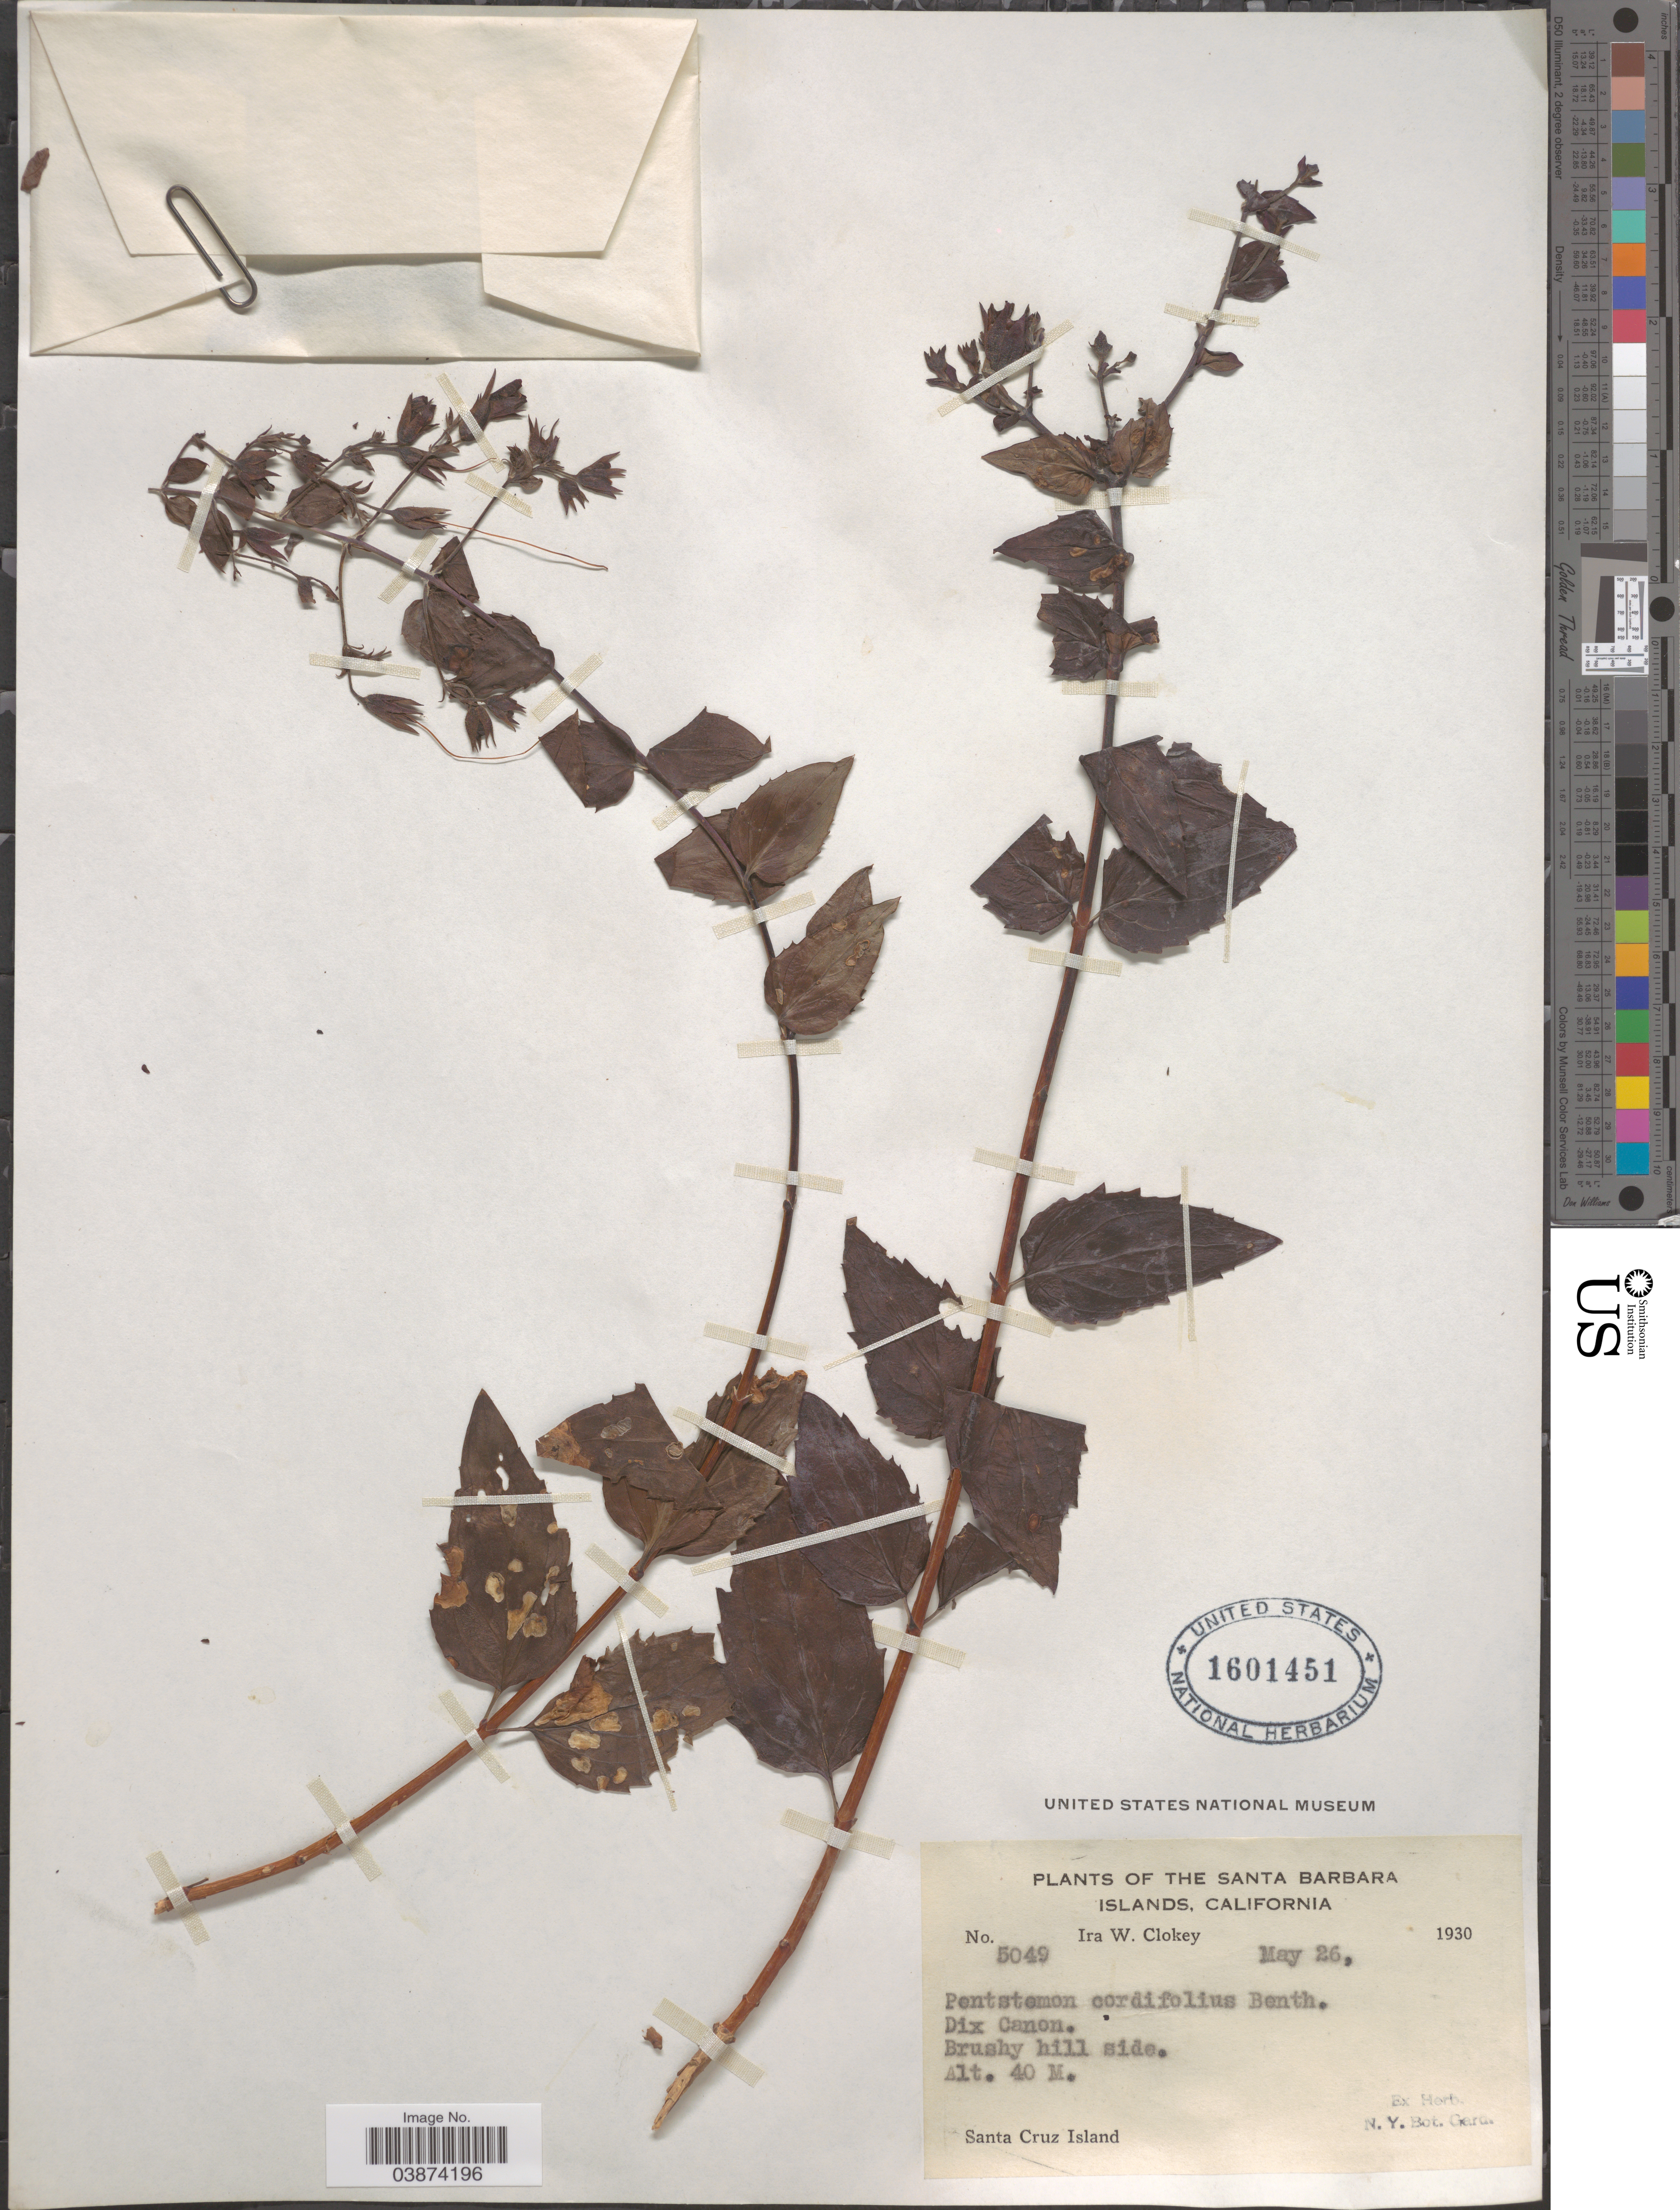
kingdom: Plantae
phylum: Tracheophyta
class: Magnoliopsida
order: Lamiales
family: Plantaginaceae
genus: Penstemon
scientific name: Penstemon cordifolius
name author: Benth.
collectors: I. W. Clokey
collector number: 5049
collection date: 1930-05-26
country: United States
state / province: California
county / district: Santa Barbara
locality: Santa Brarbara Islands. Dix Canon. Santa Cruz Island.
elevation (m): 40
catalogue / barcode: US 1601451